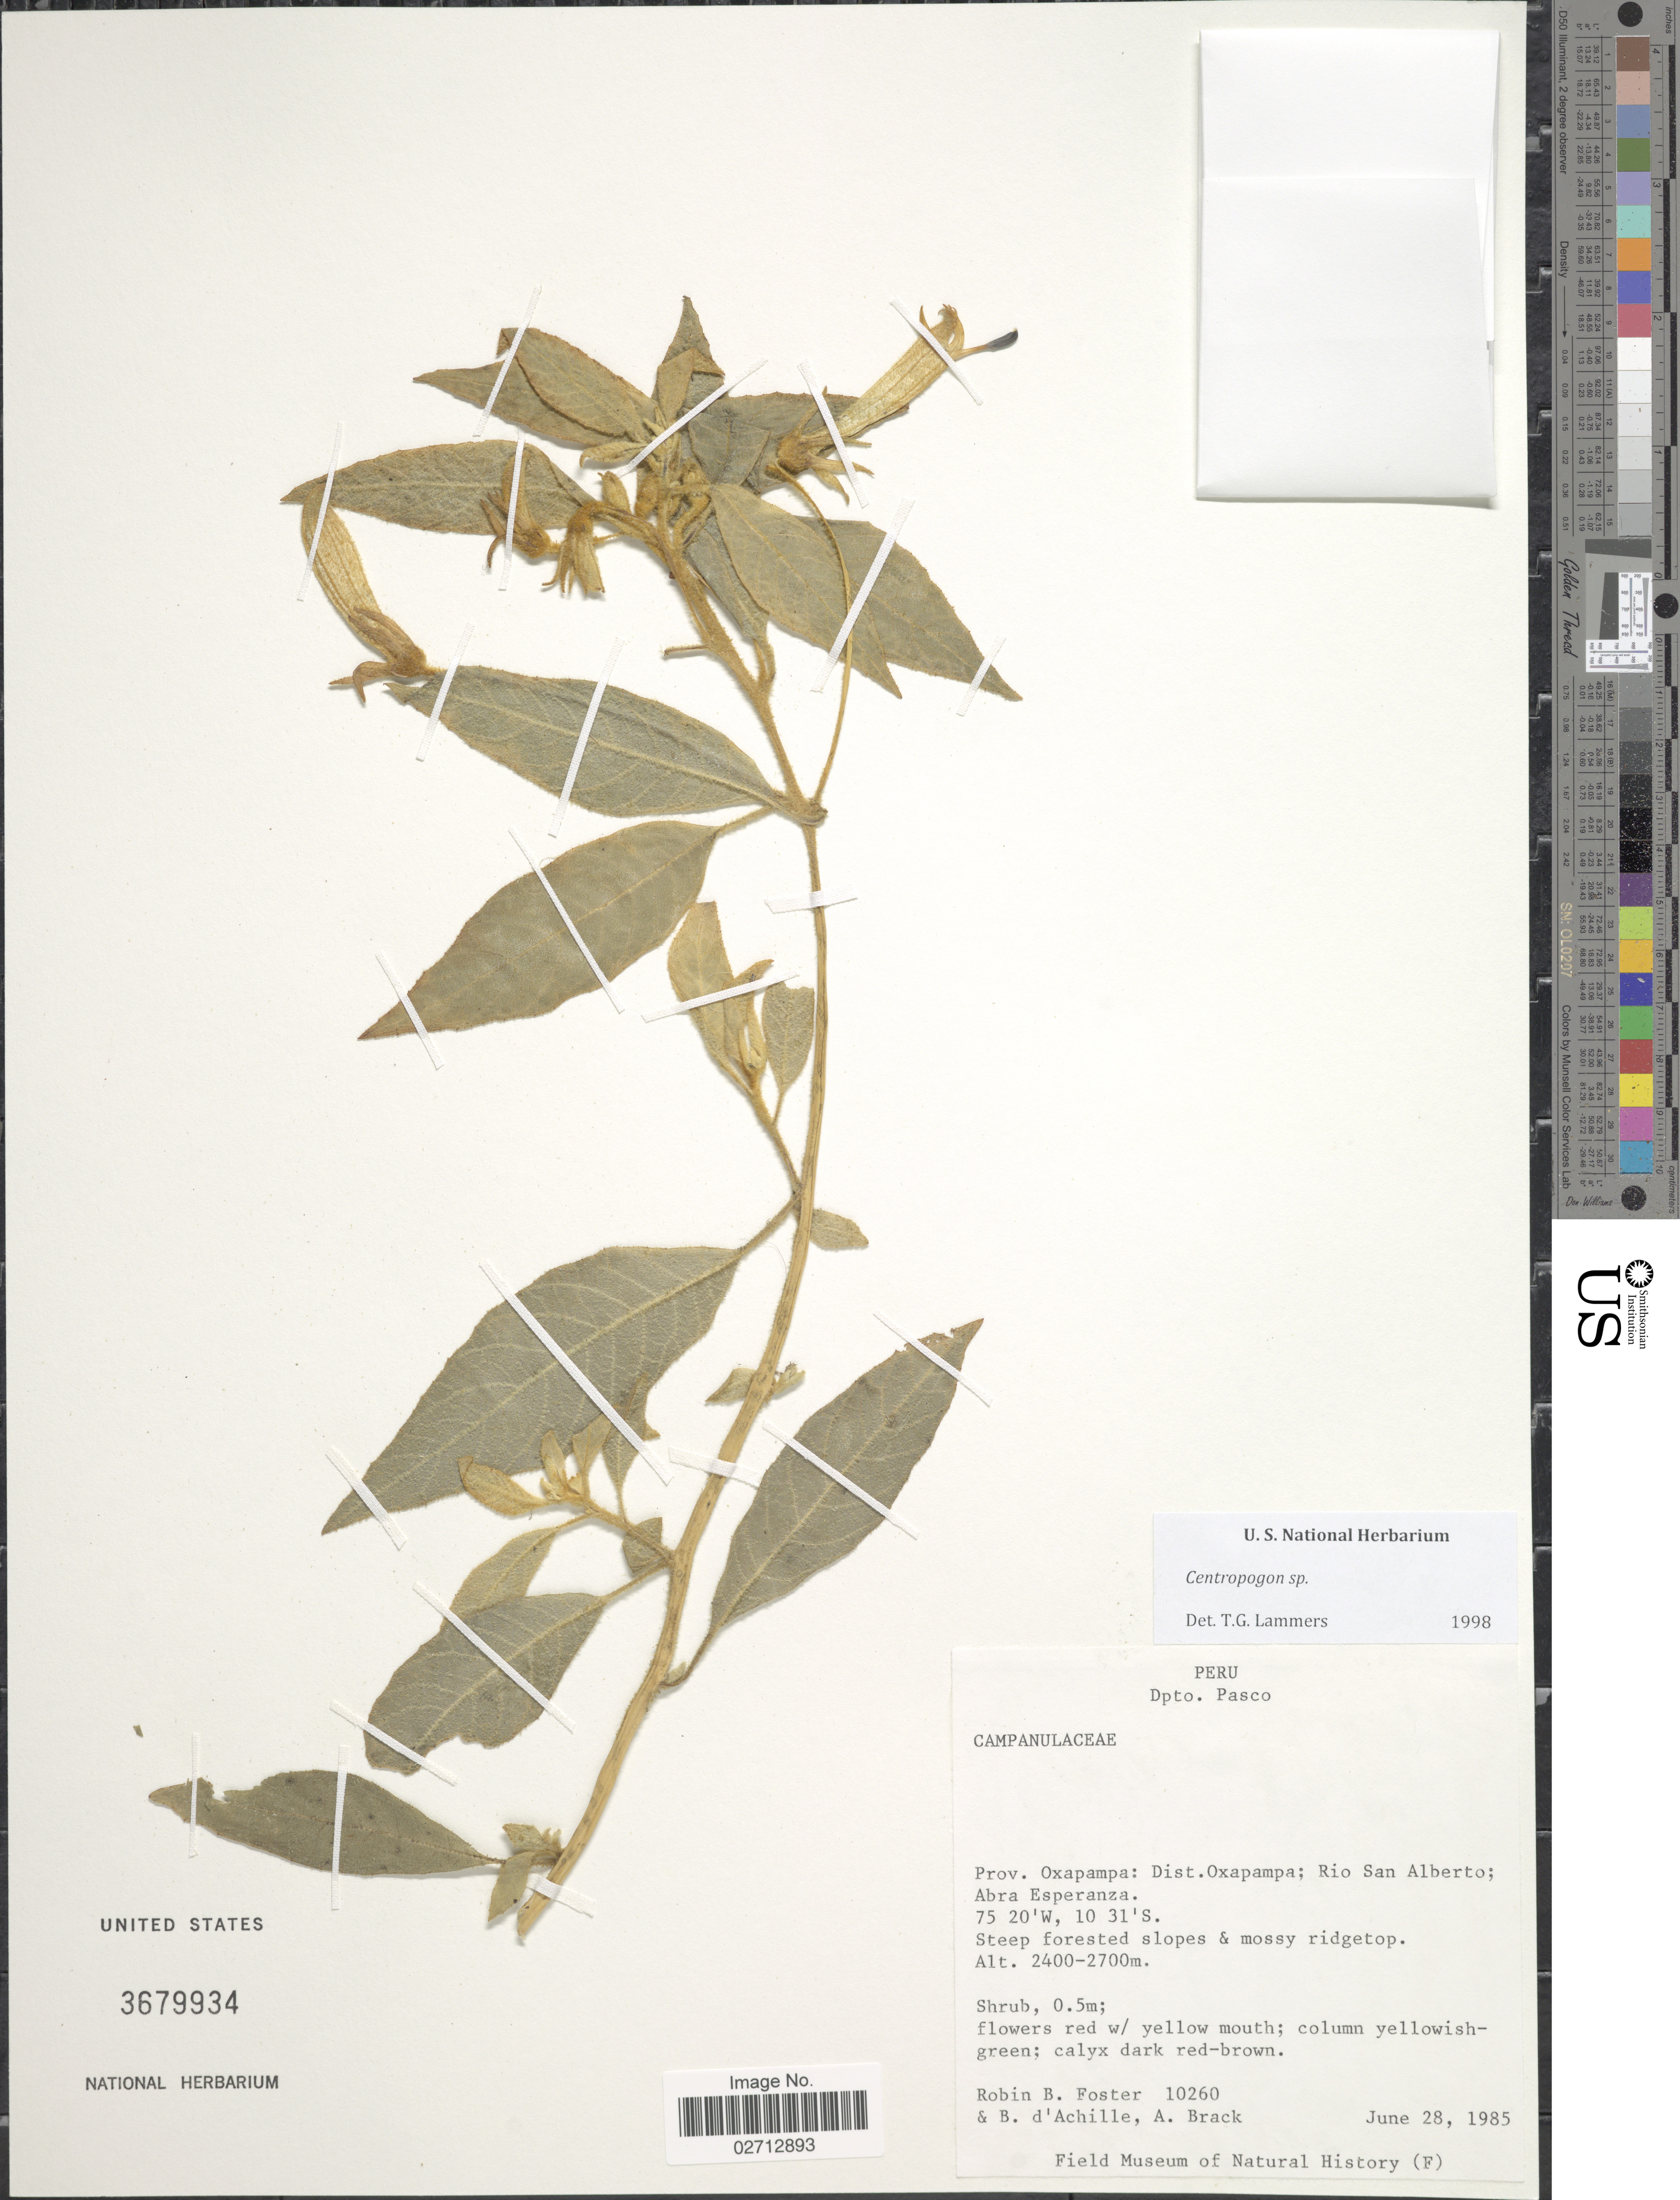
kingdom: Plantae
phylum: Tracheophyta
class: Magnoliopsida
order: Asterales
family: Campanulaceae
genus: Centropogon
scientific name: Centropogon sp.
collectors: R. B. Foster, B. d'Achille & A. Brack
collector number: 10260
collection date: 1985-06-28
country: Peru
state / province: Pasco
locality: Prov. Oxapampa: Dist. Oxapampa; Rio San Alberto; Abra Esperanza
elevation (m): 2400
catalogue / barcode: US 3679934